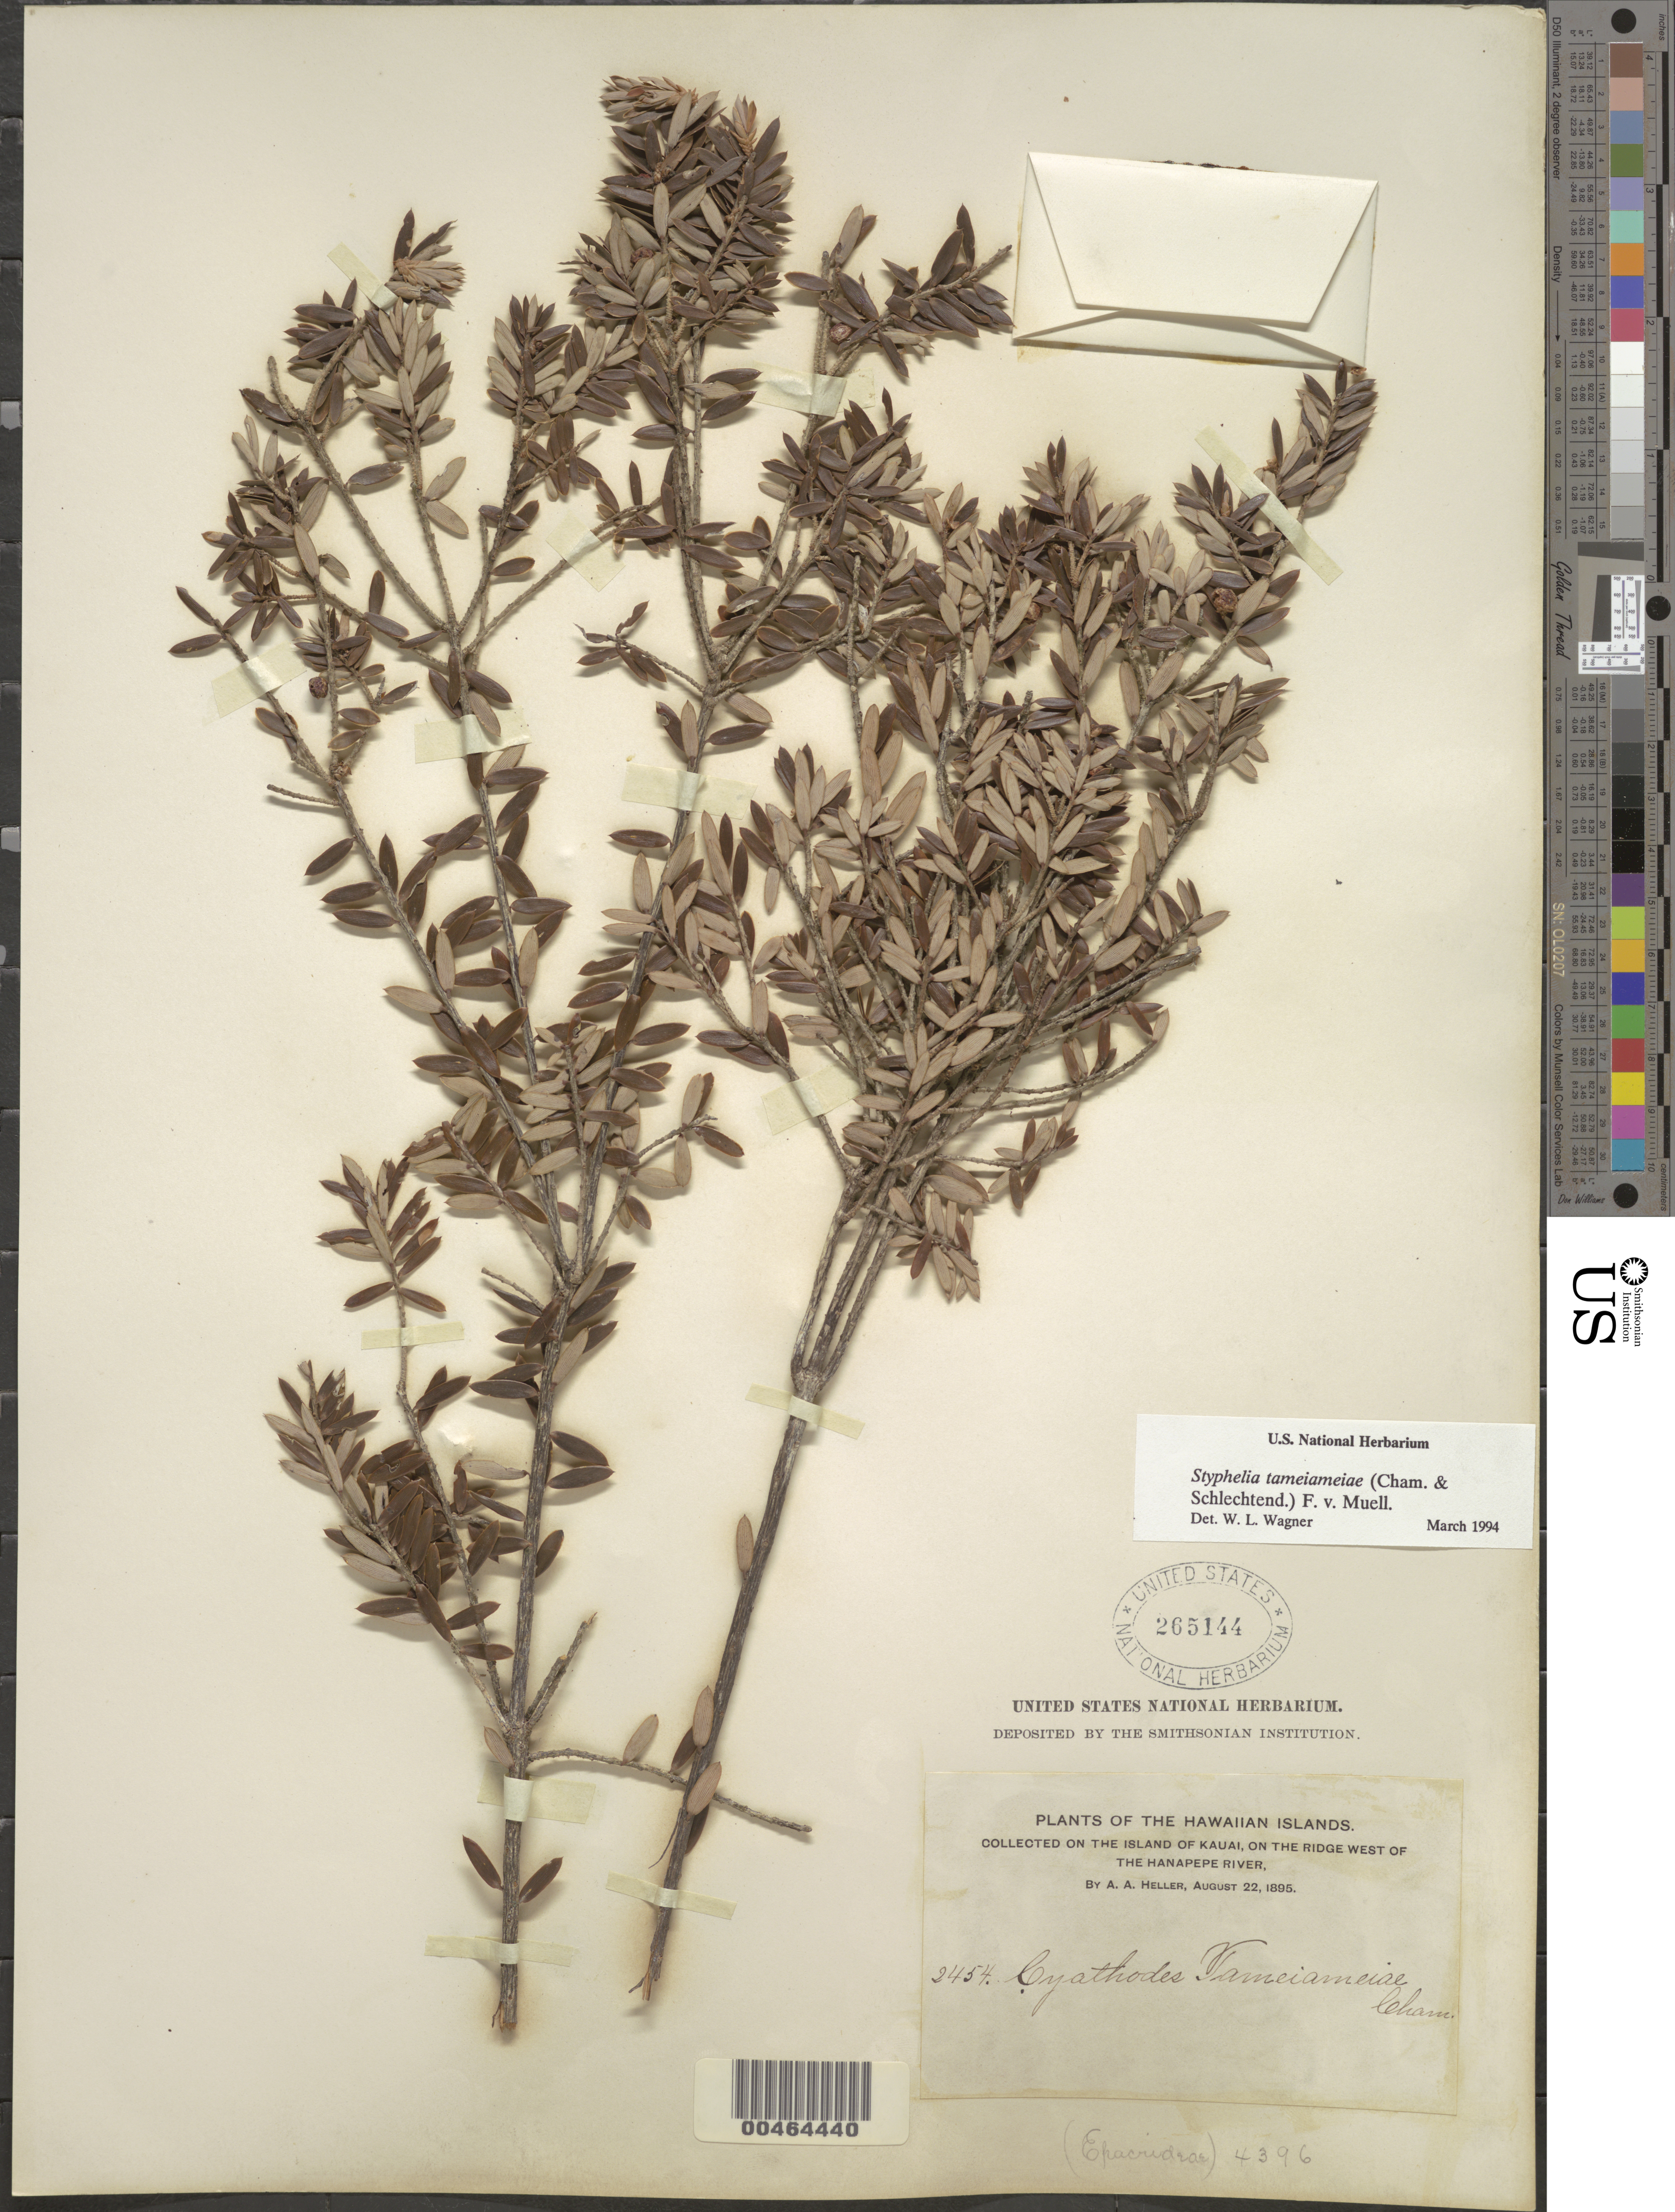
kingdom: Plantae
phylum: Tracheophyta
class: Magnoliopsida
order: Ericales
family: Ericaceae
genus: Leptecophylla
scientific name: Leptecophylla tameiameiae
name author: (Cham. & Schltdl.) C.M. Weiller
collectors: A. A. Heller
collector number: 2454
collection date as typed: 22 Aug 1895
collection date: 1895-08-22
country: United States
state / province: Hawaii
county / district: Kauai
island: Kaua'i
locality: On the ridge west of the Hanapepe River.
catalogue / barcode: US 265144